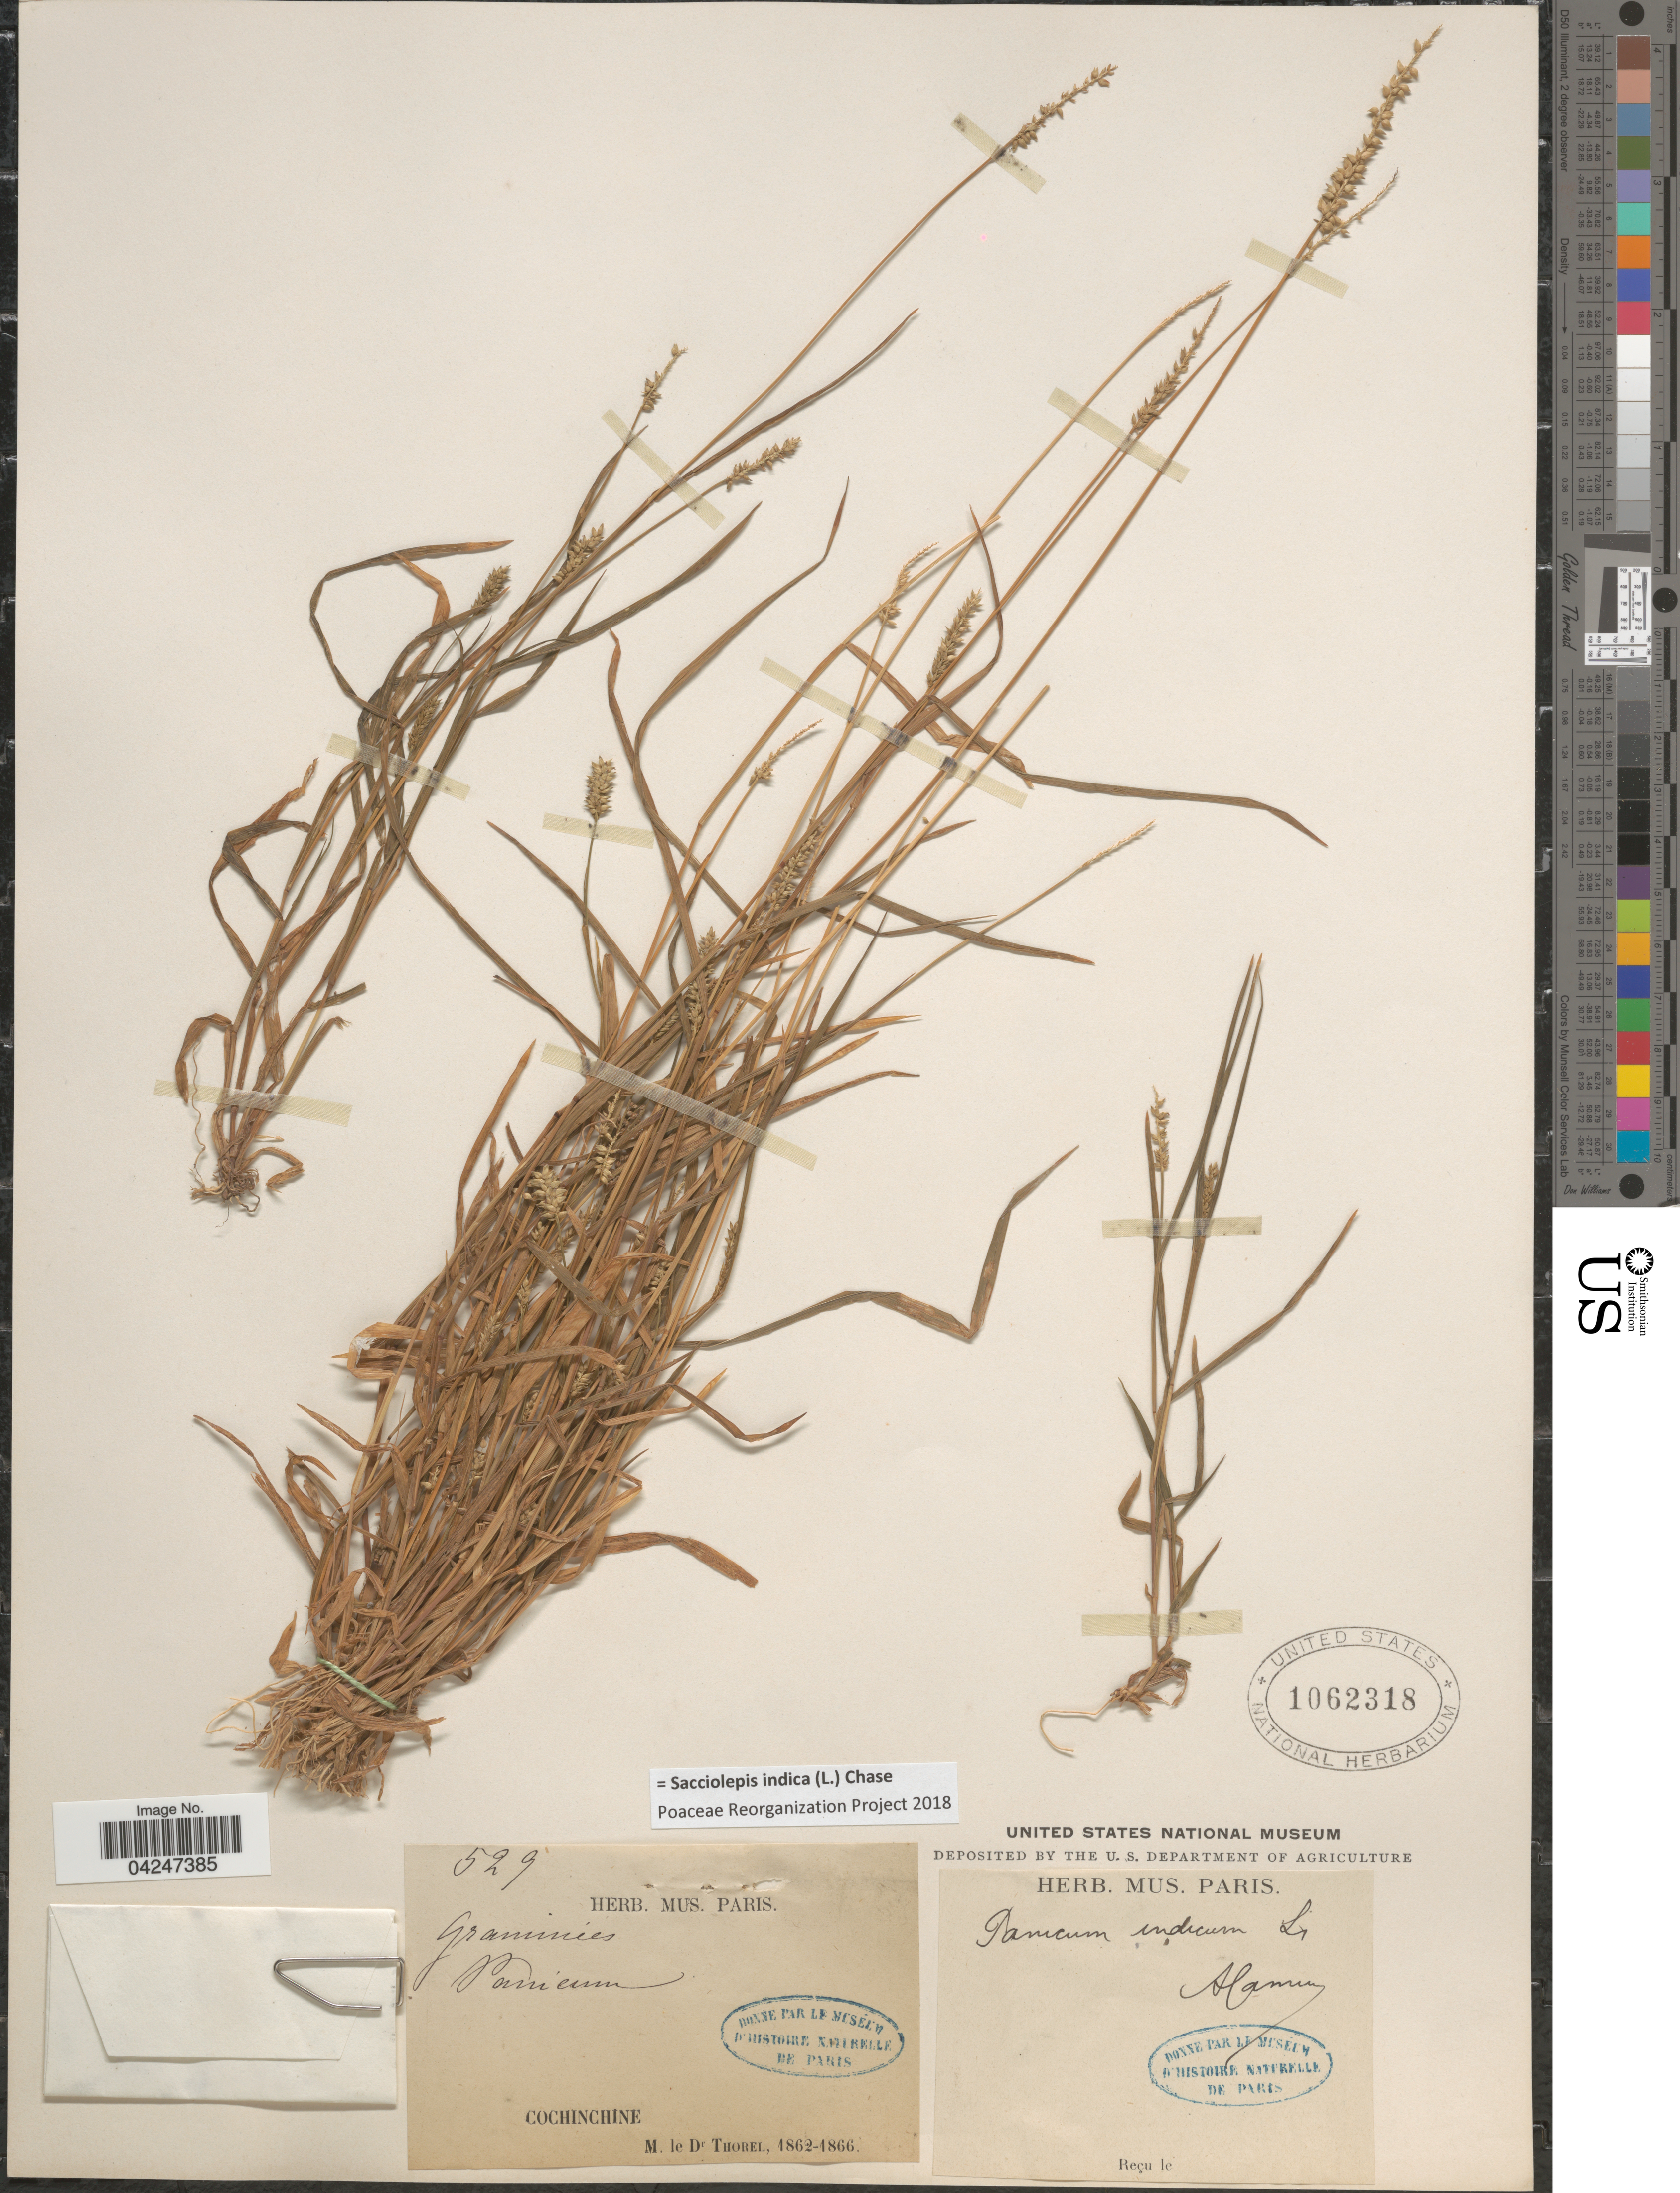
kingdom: Plantae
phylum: Tracheophyta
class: Liliopsida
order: Poales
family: Poaceae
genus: Sacciolepis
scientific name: Sacciolepis indica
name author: (L.) Chase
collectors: M. de Thorel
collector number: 529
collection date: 1862/1866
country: Vietnam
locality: Cochinchine.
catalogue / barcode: US 1062318